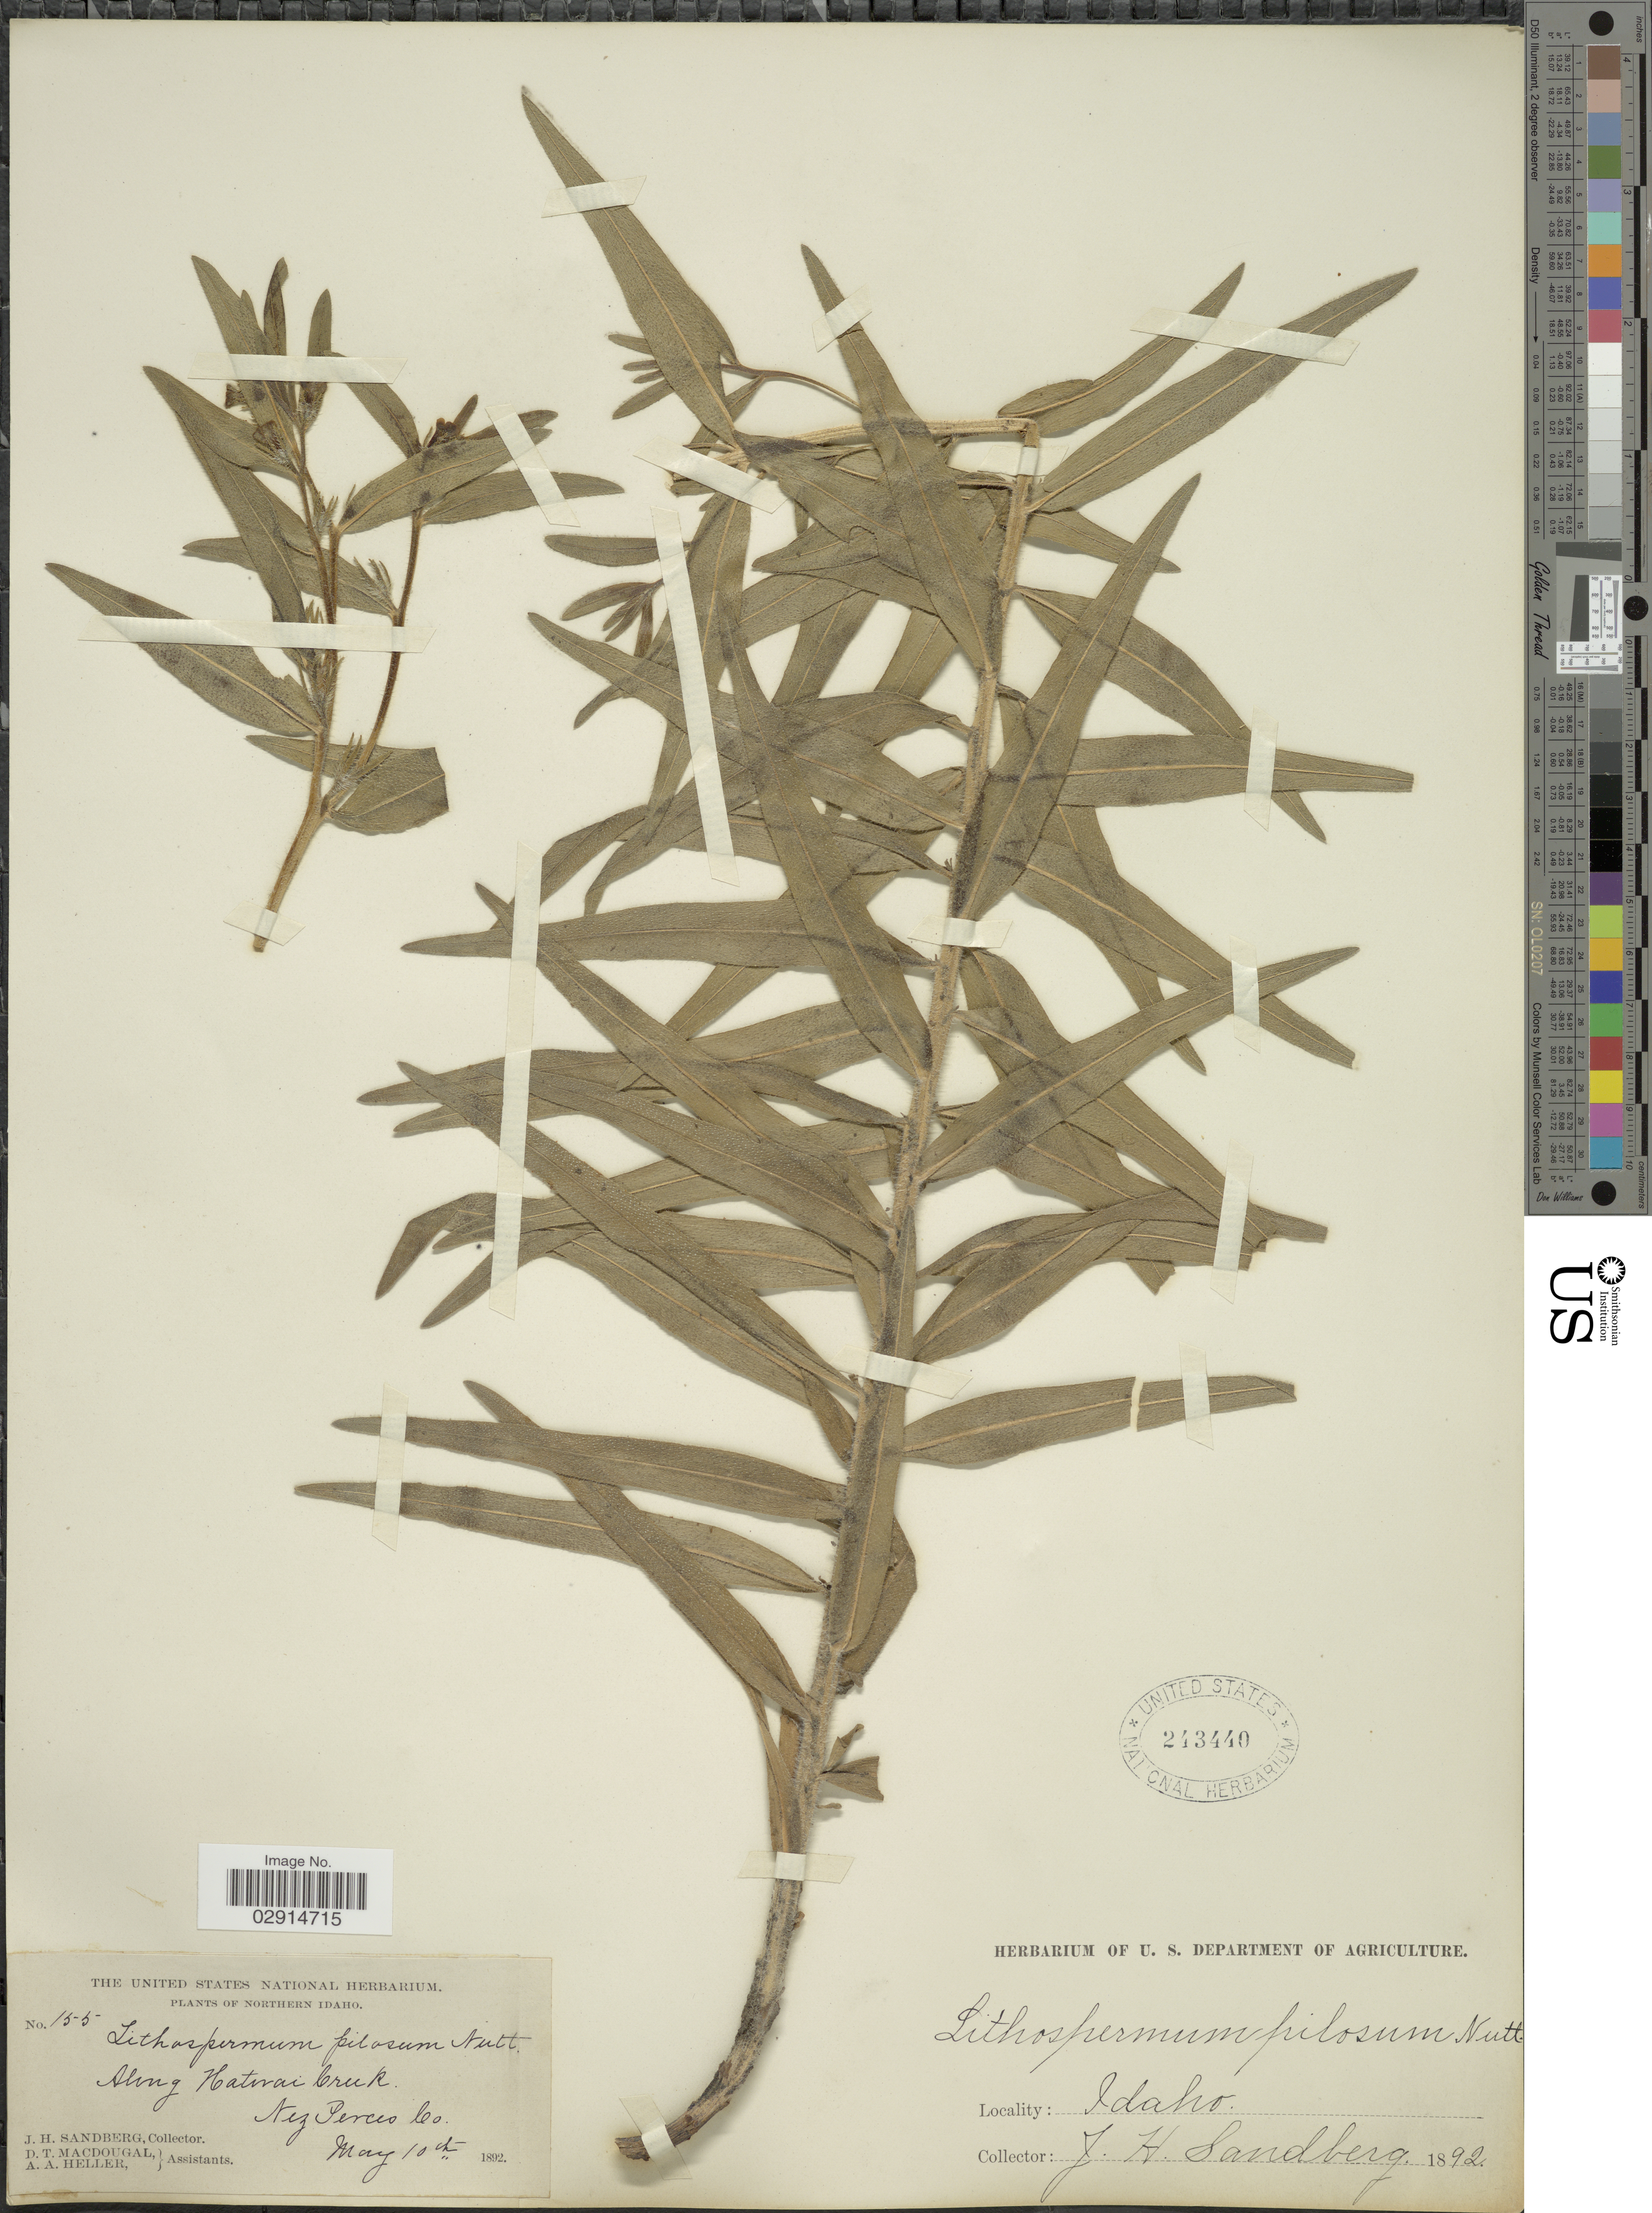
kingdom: Plantae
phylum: Tracheophyta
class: Magnoliopsida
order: Boraginales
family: Boraginaceae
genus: Lithospermum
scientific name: Lithospermum ruderale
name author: Douglas ex Lehm.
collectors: J. H. Sandberg, D. T. MacDougal & A. A. Heller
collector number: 155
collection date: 1892-05-10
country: United States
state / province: Idaho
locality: Northern Idaho, Along Hatwai Creek, Nez Perces Co.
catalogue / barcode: US 243440